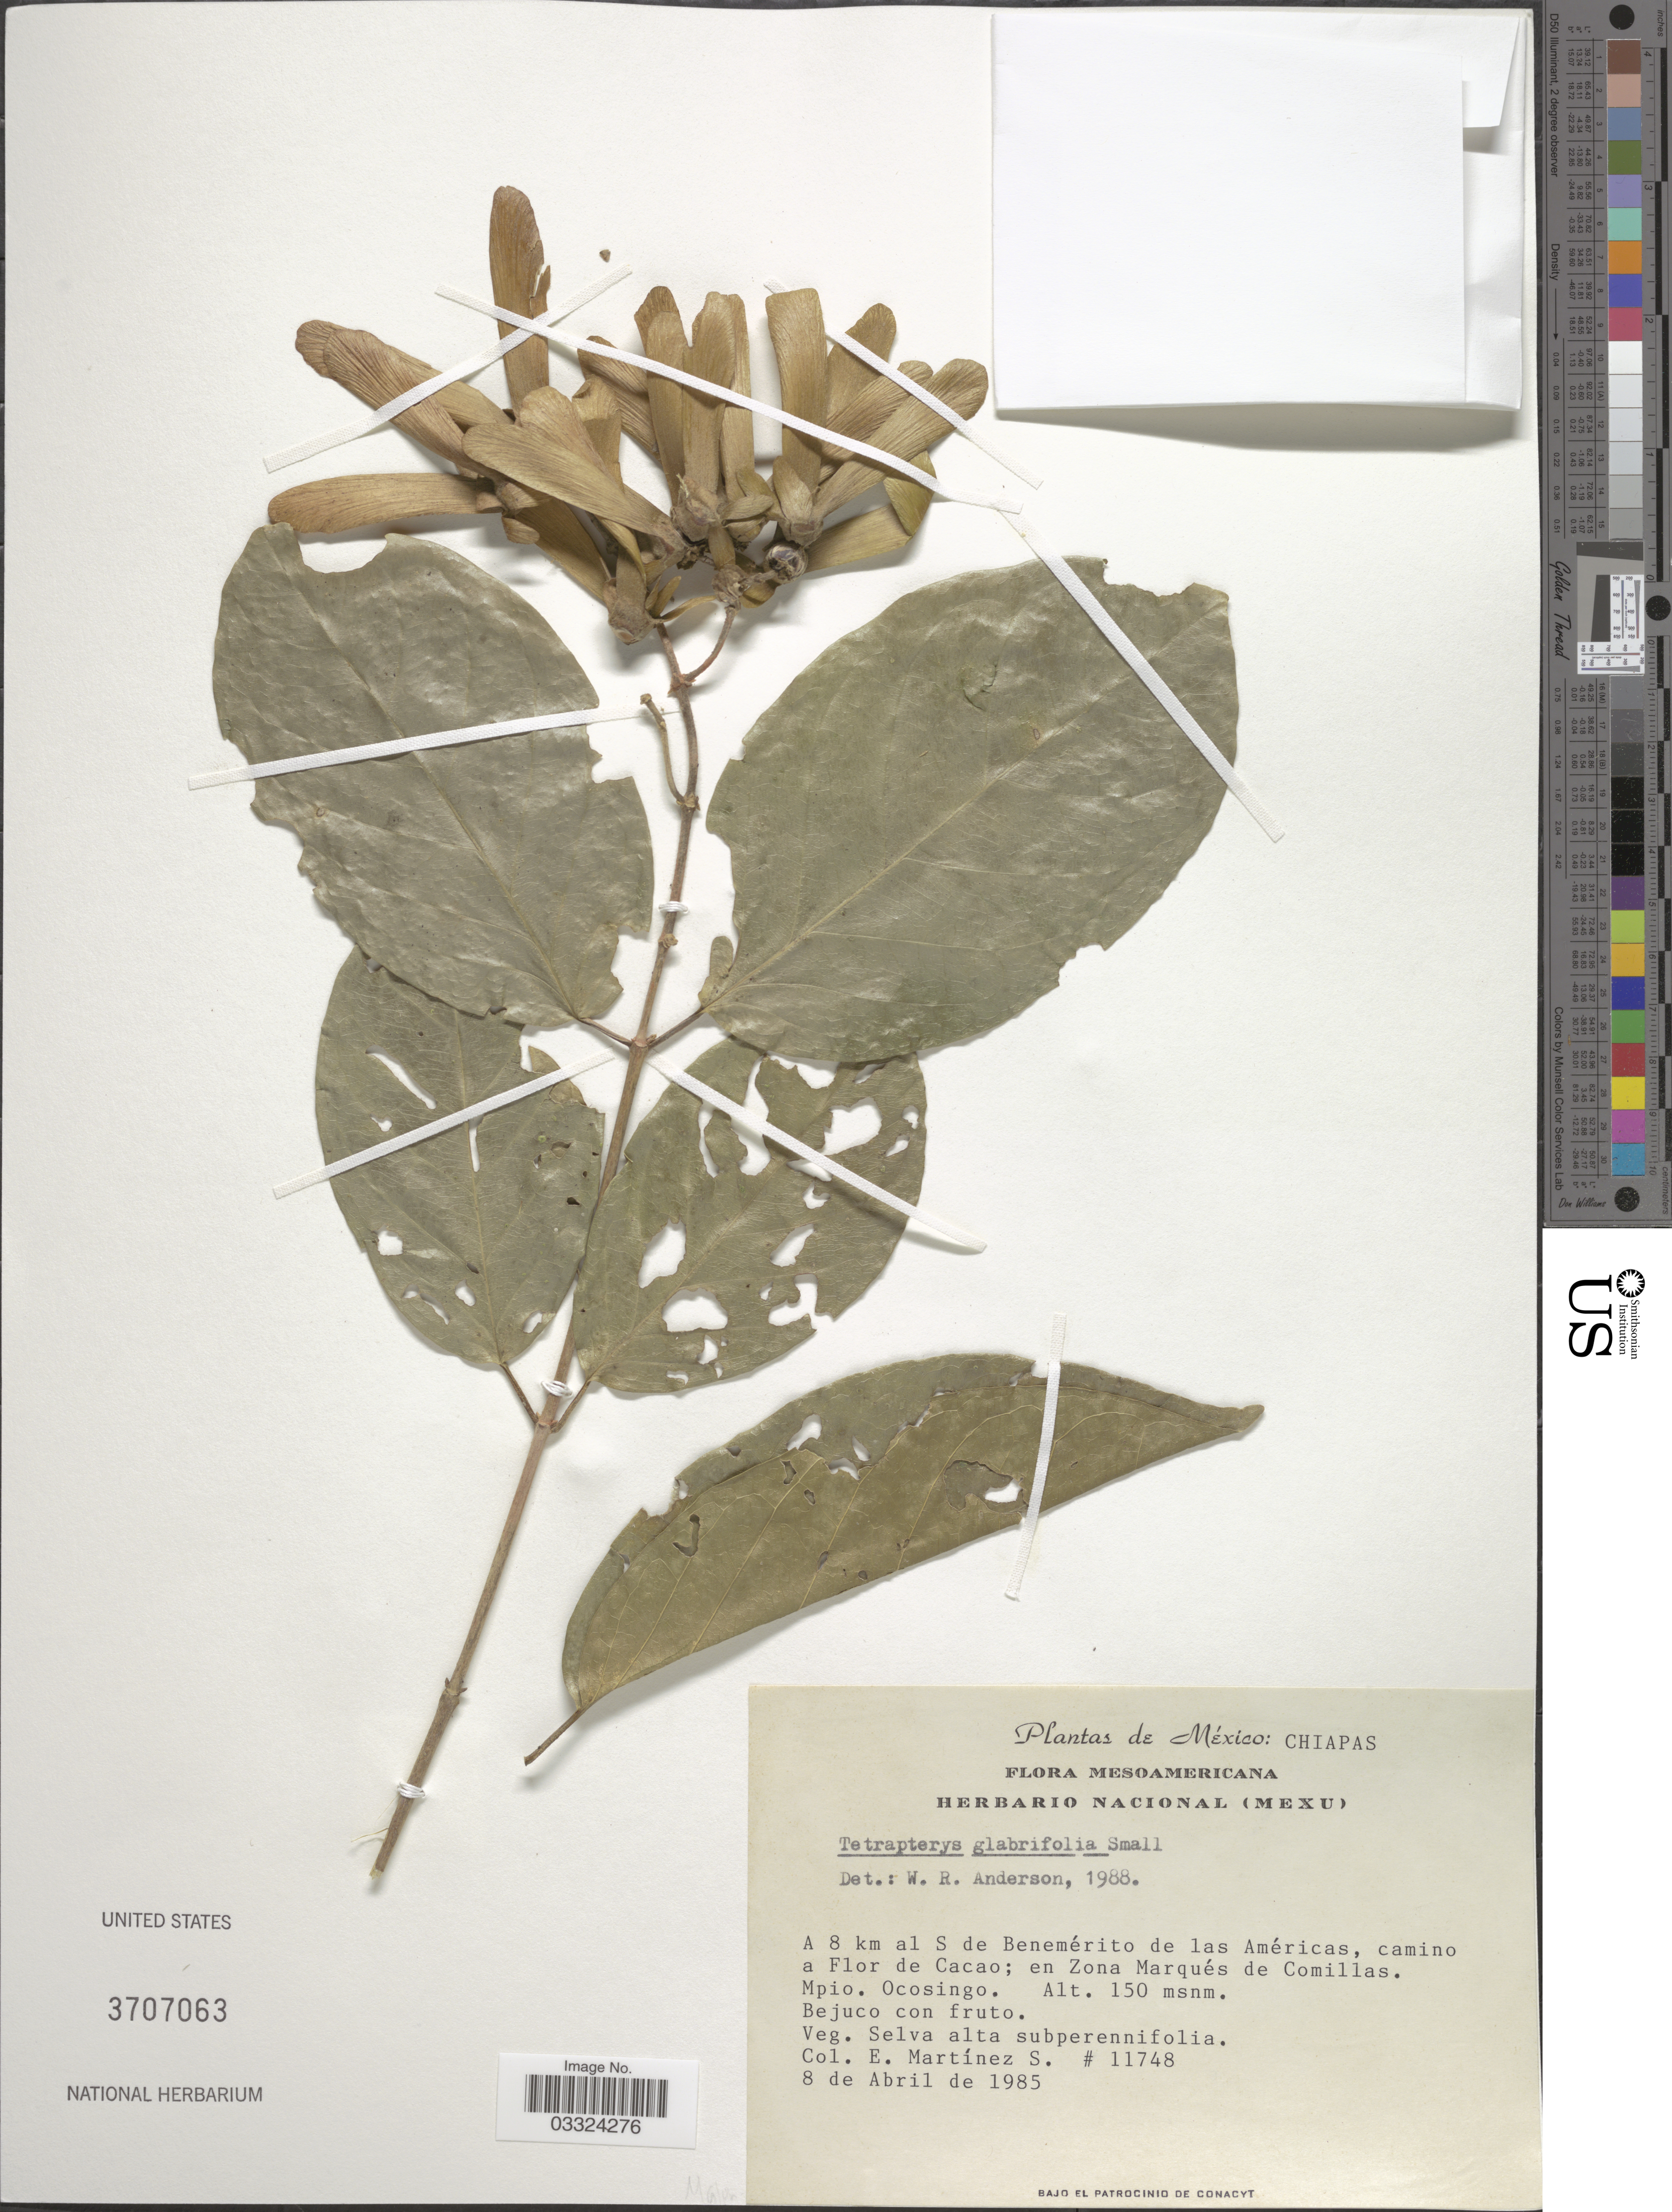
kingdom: Plantae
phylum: Tracheophyta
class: Magnoliopsida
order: Malpighiales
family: Malpighiaceae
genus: Tetrapterys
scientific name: Tetrapterys macrobracteata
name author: (Lundell) A. Pool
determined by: Pool, A., (MO), Missouri Botanical Garden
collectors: E. M. Martínez S.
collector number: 11748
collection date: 1985-04-08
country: Mexico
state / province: Chiapas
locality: A 8 km al S de Benemérito de las Américas, camino a Flor de Cacao; en Zona Marqués de Comillas. Mpio. Ocosingo.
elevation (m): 150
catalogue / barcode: US 3707063